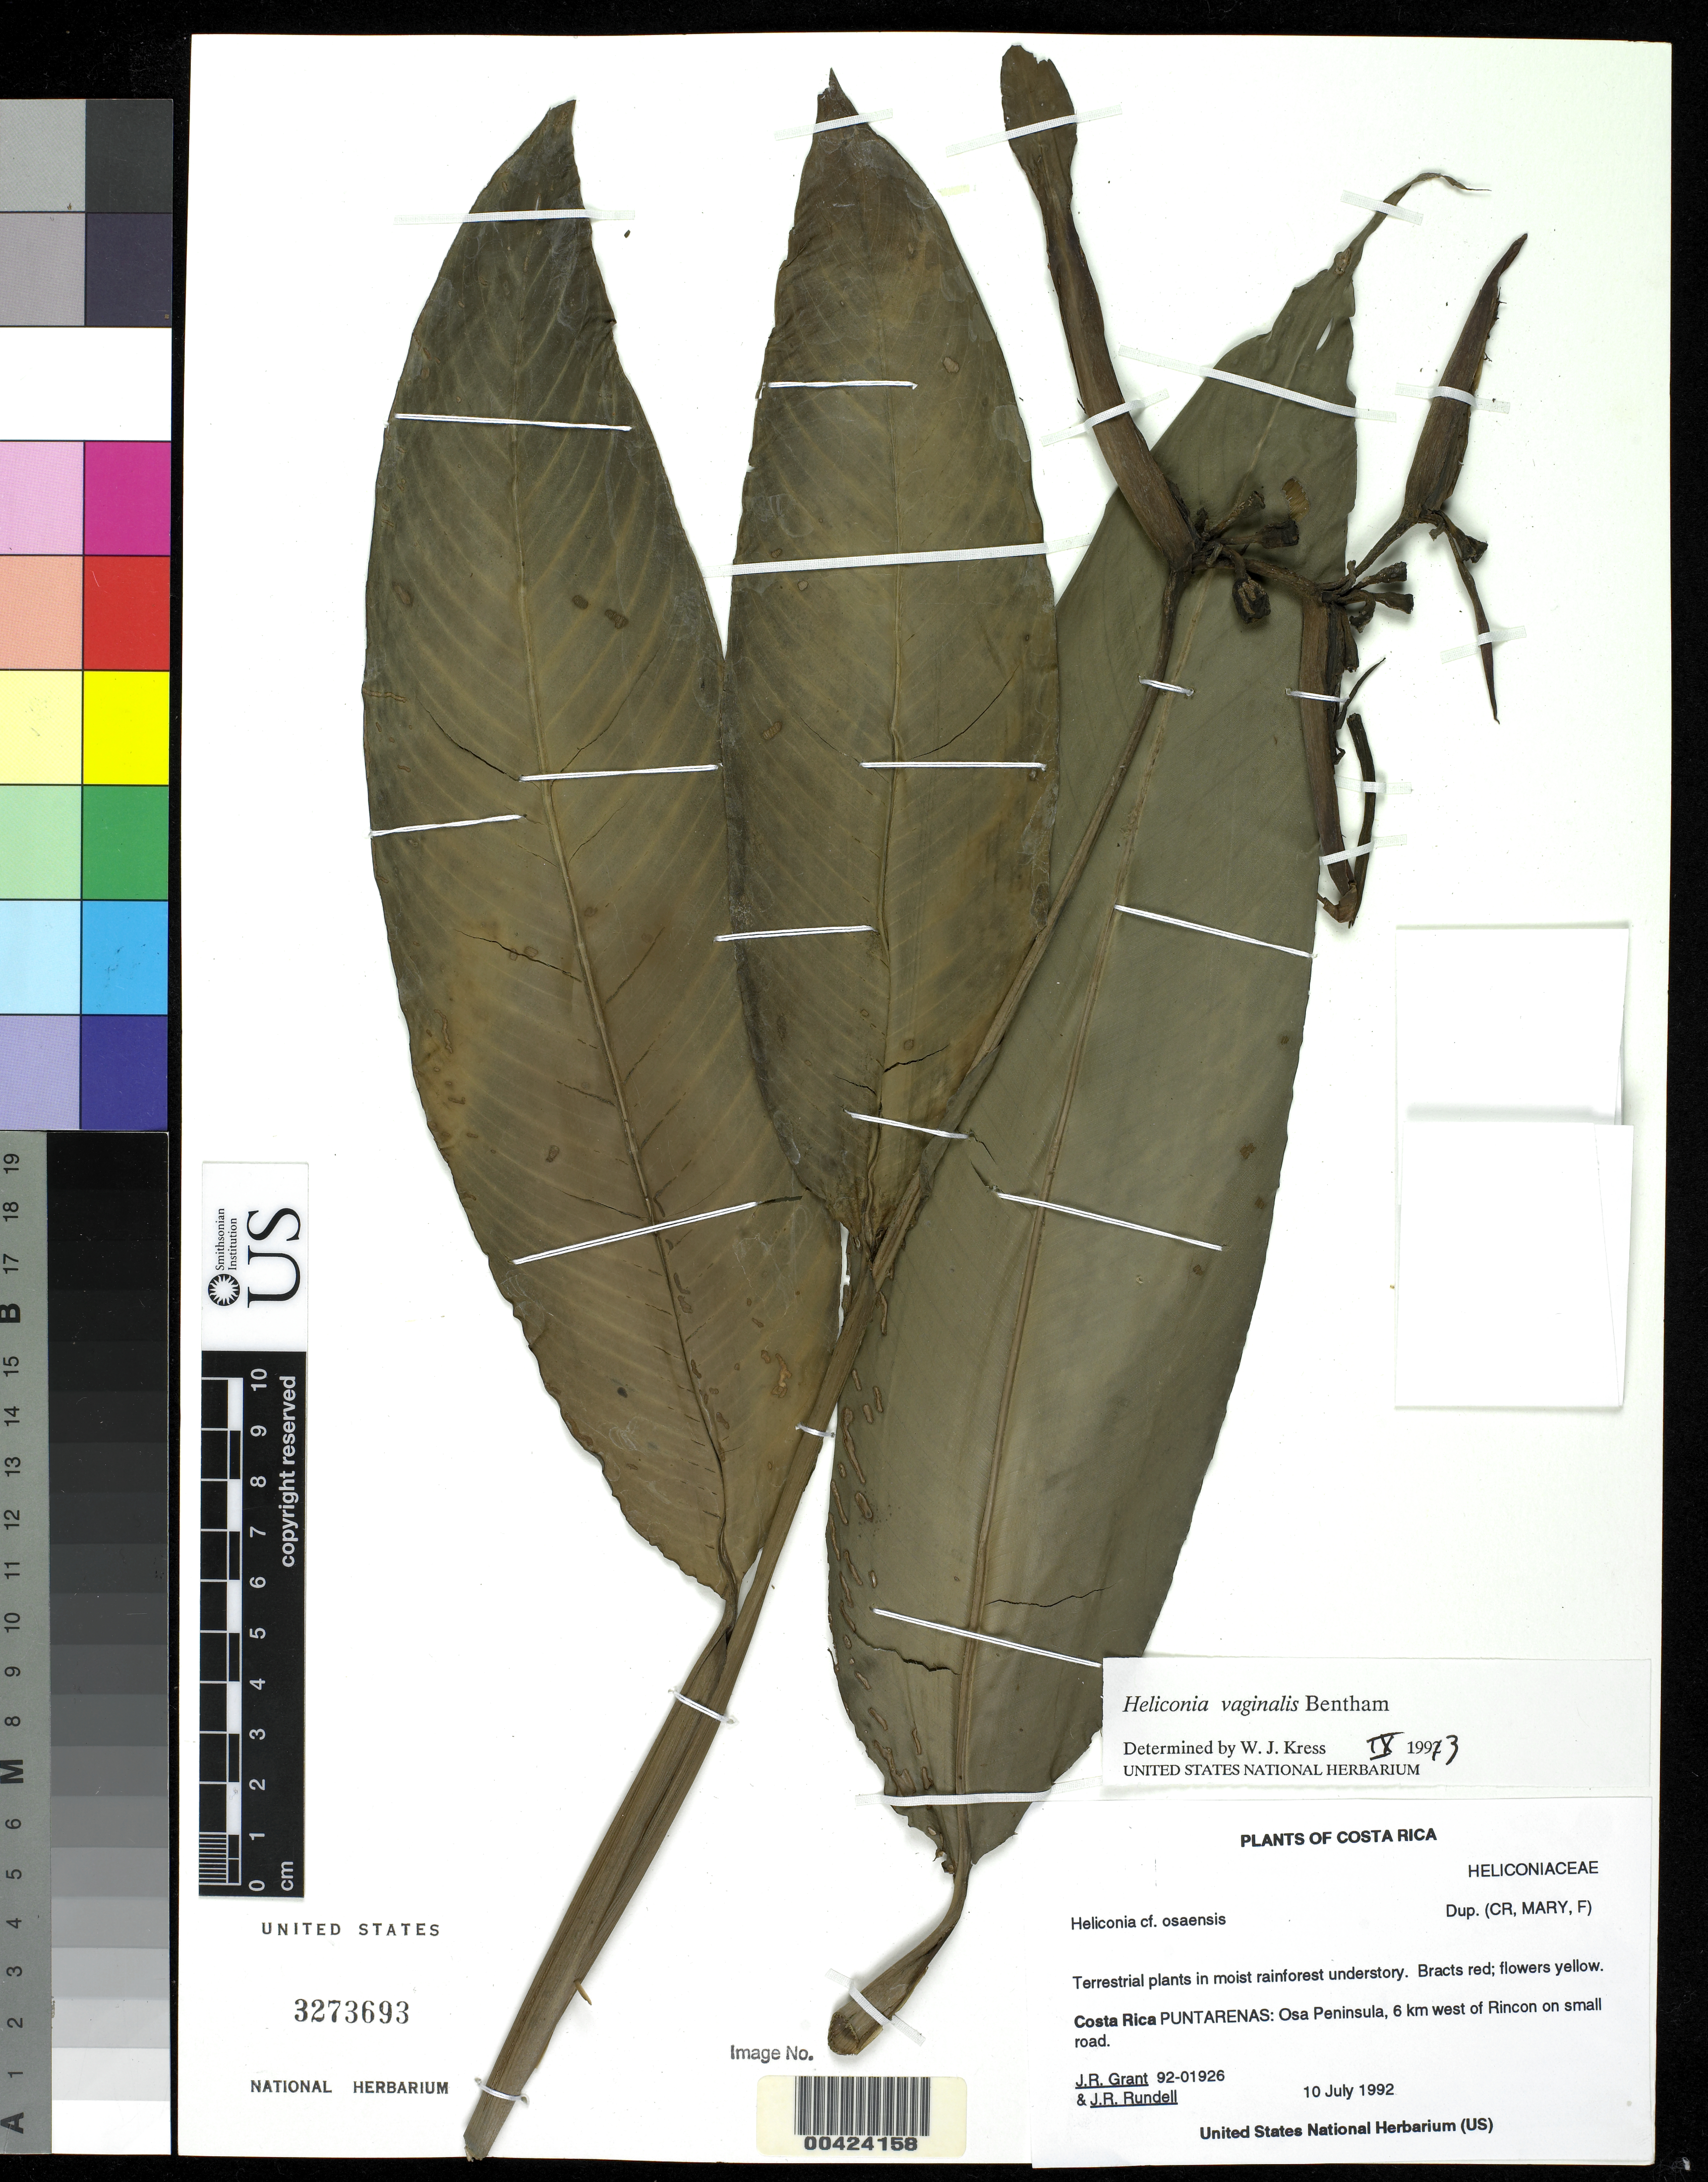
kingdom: Plantae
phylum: Tracheophyta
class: Liliopsida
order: Zingiberales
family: Heliconiaceae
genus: Heliconia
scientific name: Heliconia vaginalis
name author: Benth.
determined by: Kress, W. J., (US), Smithsonian Institution - National Museum of Natural History (UNITED STATES)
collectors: J. R. Grant & J. R. Rundell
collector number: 92-01926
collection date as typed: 10 Jul 1992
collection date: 1992-07-10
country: Costa Rica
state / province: Puntarenas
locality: Osa peninsula; 6 km w of rincon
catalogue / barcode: US 3273693